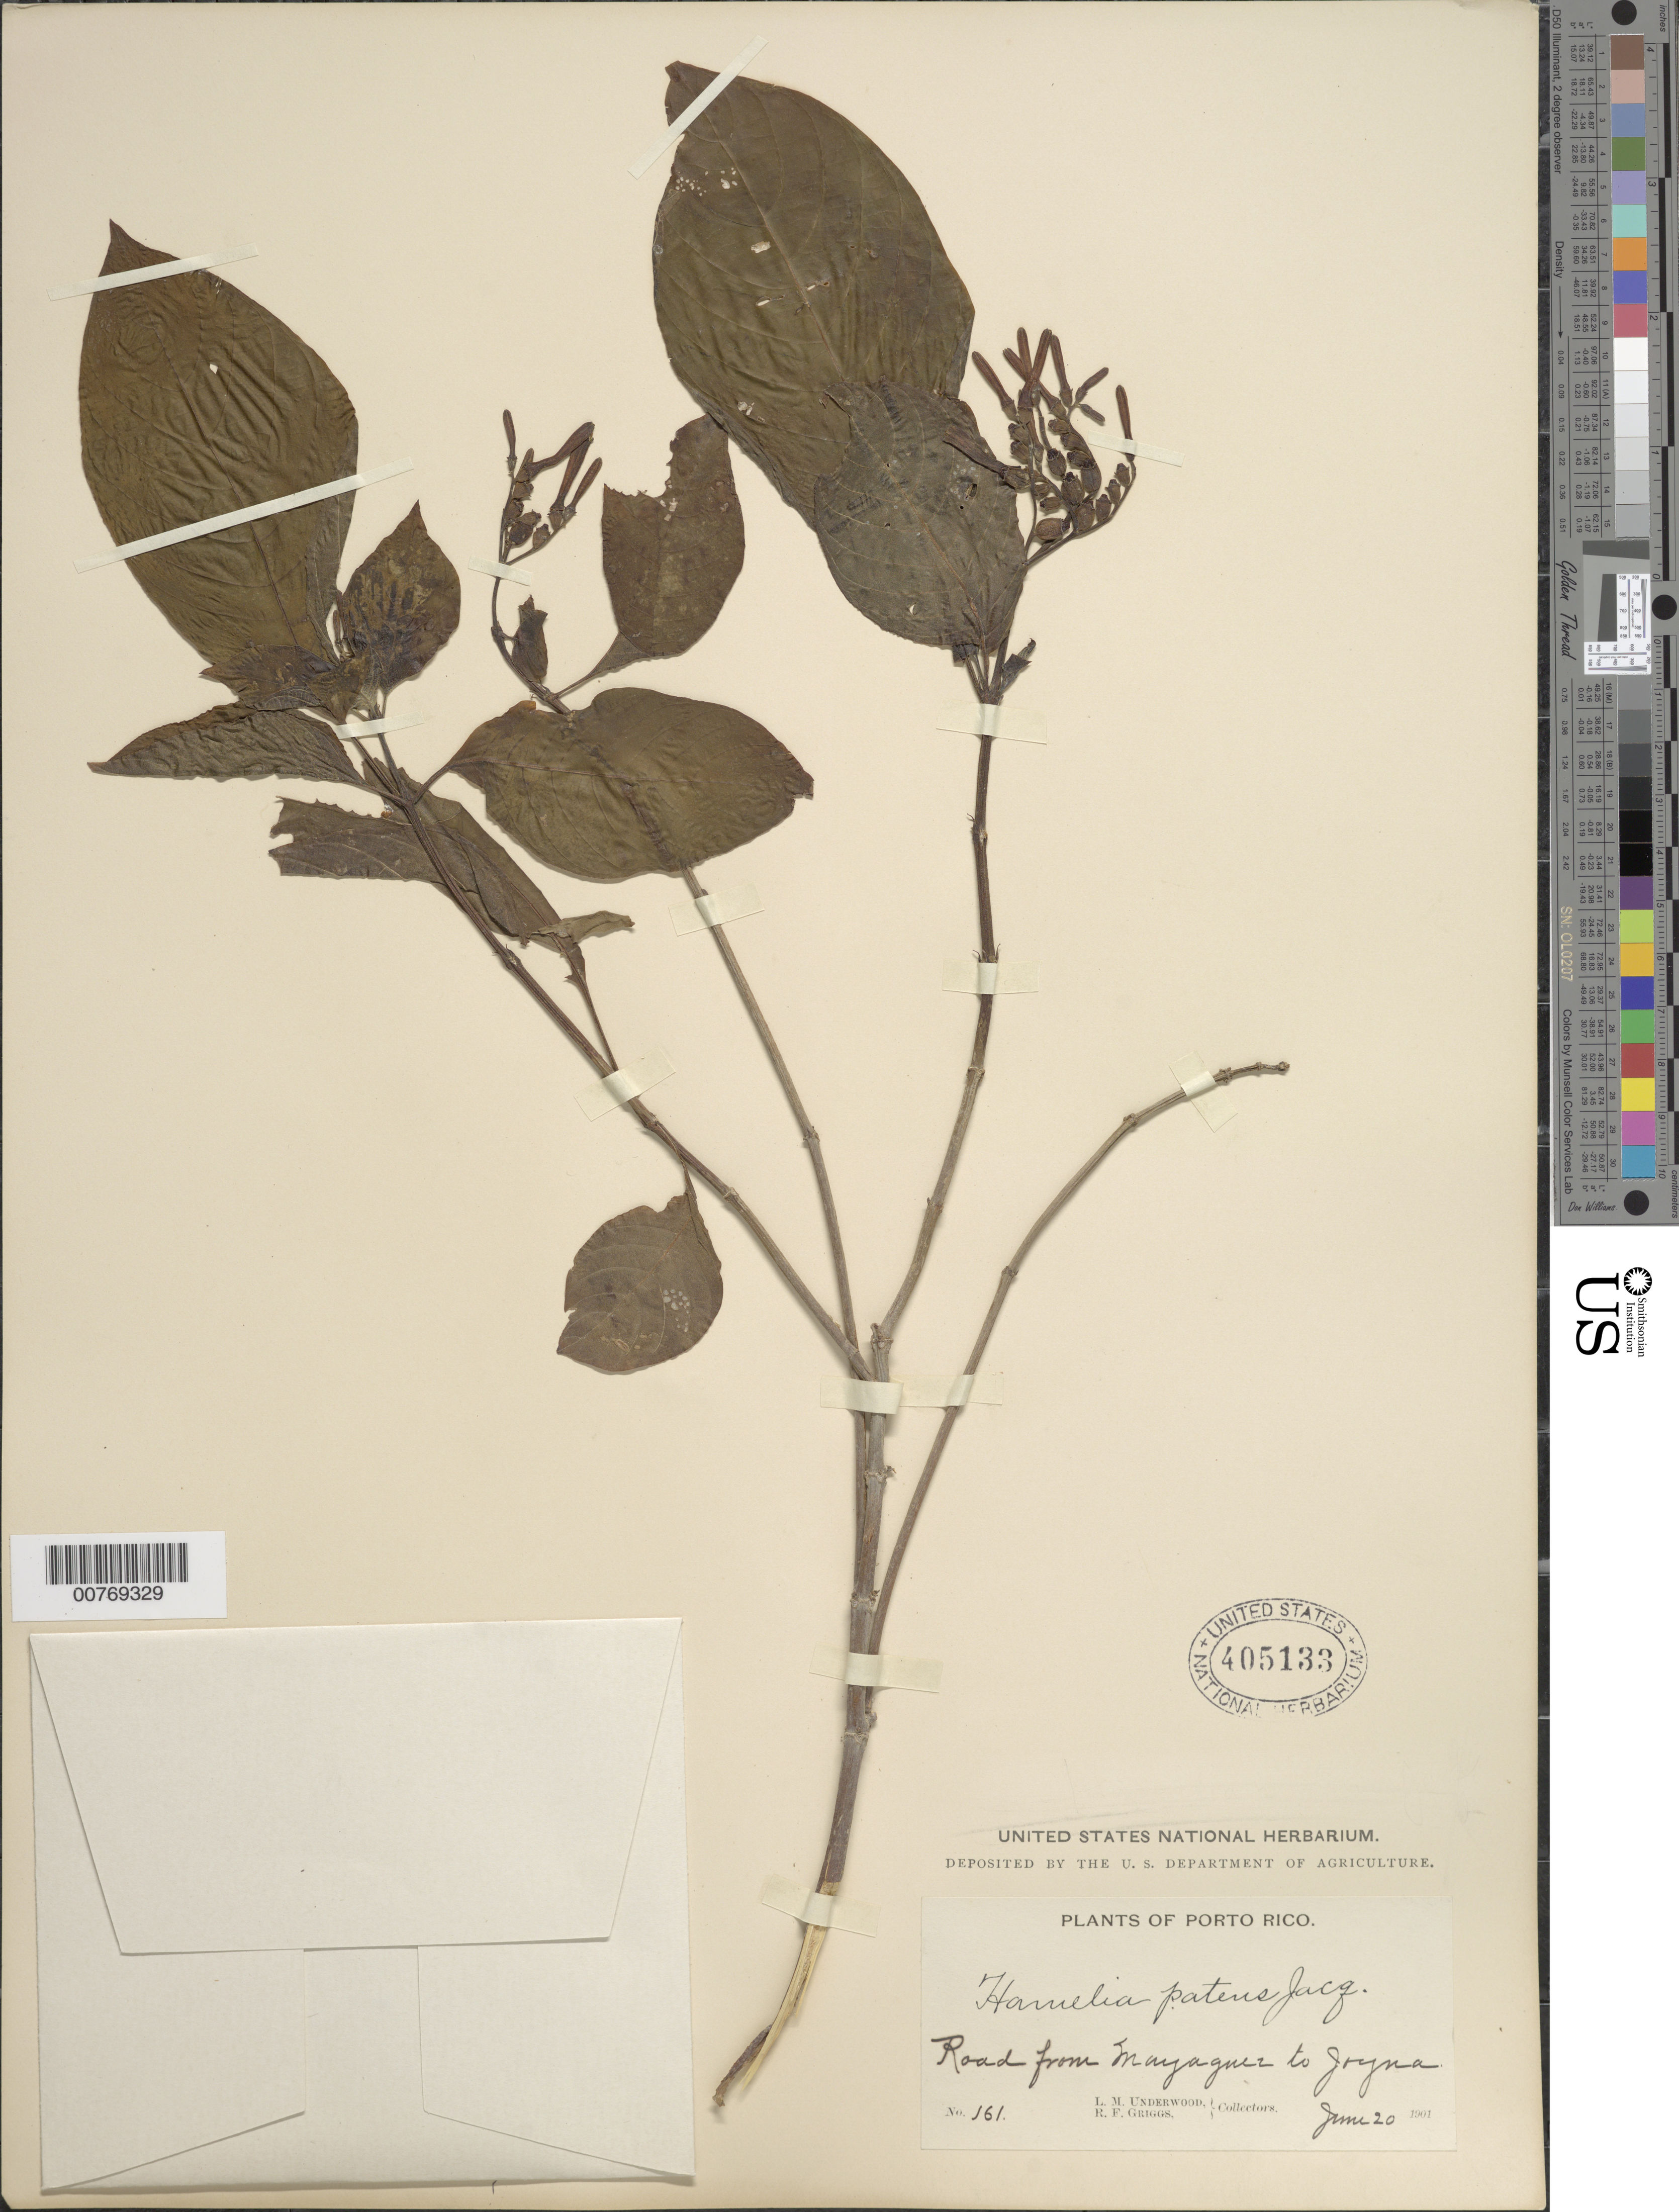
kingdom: Plantae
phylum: Tracheophyta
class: Magnoliopsida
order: Gentianales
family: Rubiaceae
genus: Hamelia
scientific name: Hamelia patens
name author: Jacq.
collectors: L. M. Underwood & R. F. Griggs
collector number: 161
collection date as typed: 20 Jun 1901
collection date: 1901-06-20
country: Puerto Rico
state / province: Mayagüez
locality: Road from Mayaguez to Jayua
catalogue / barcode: US 405133